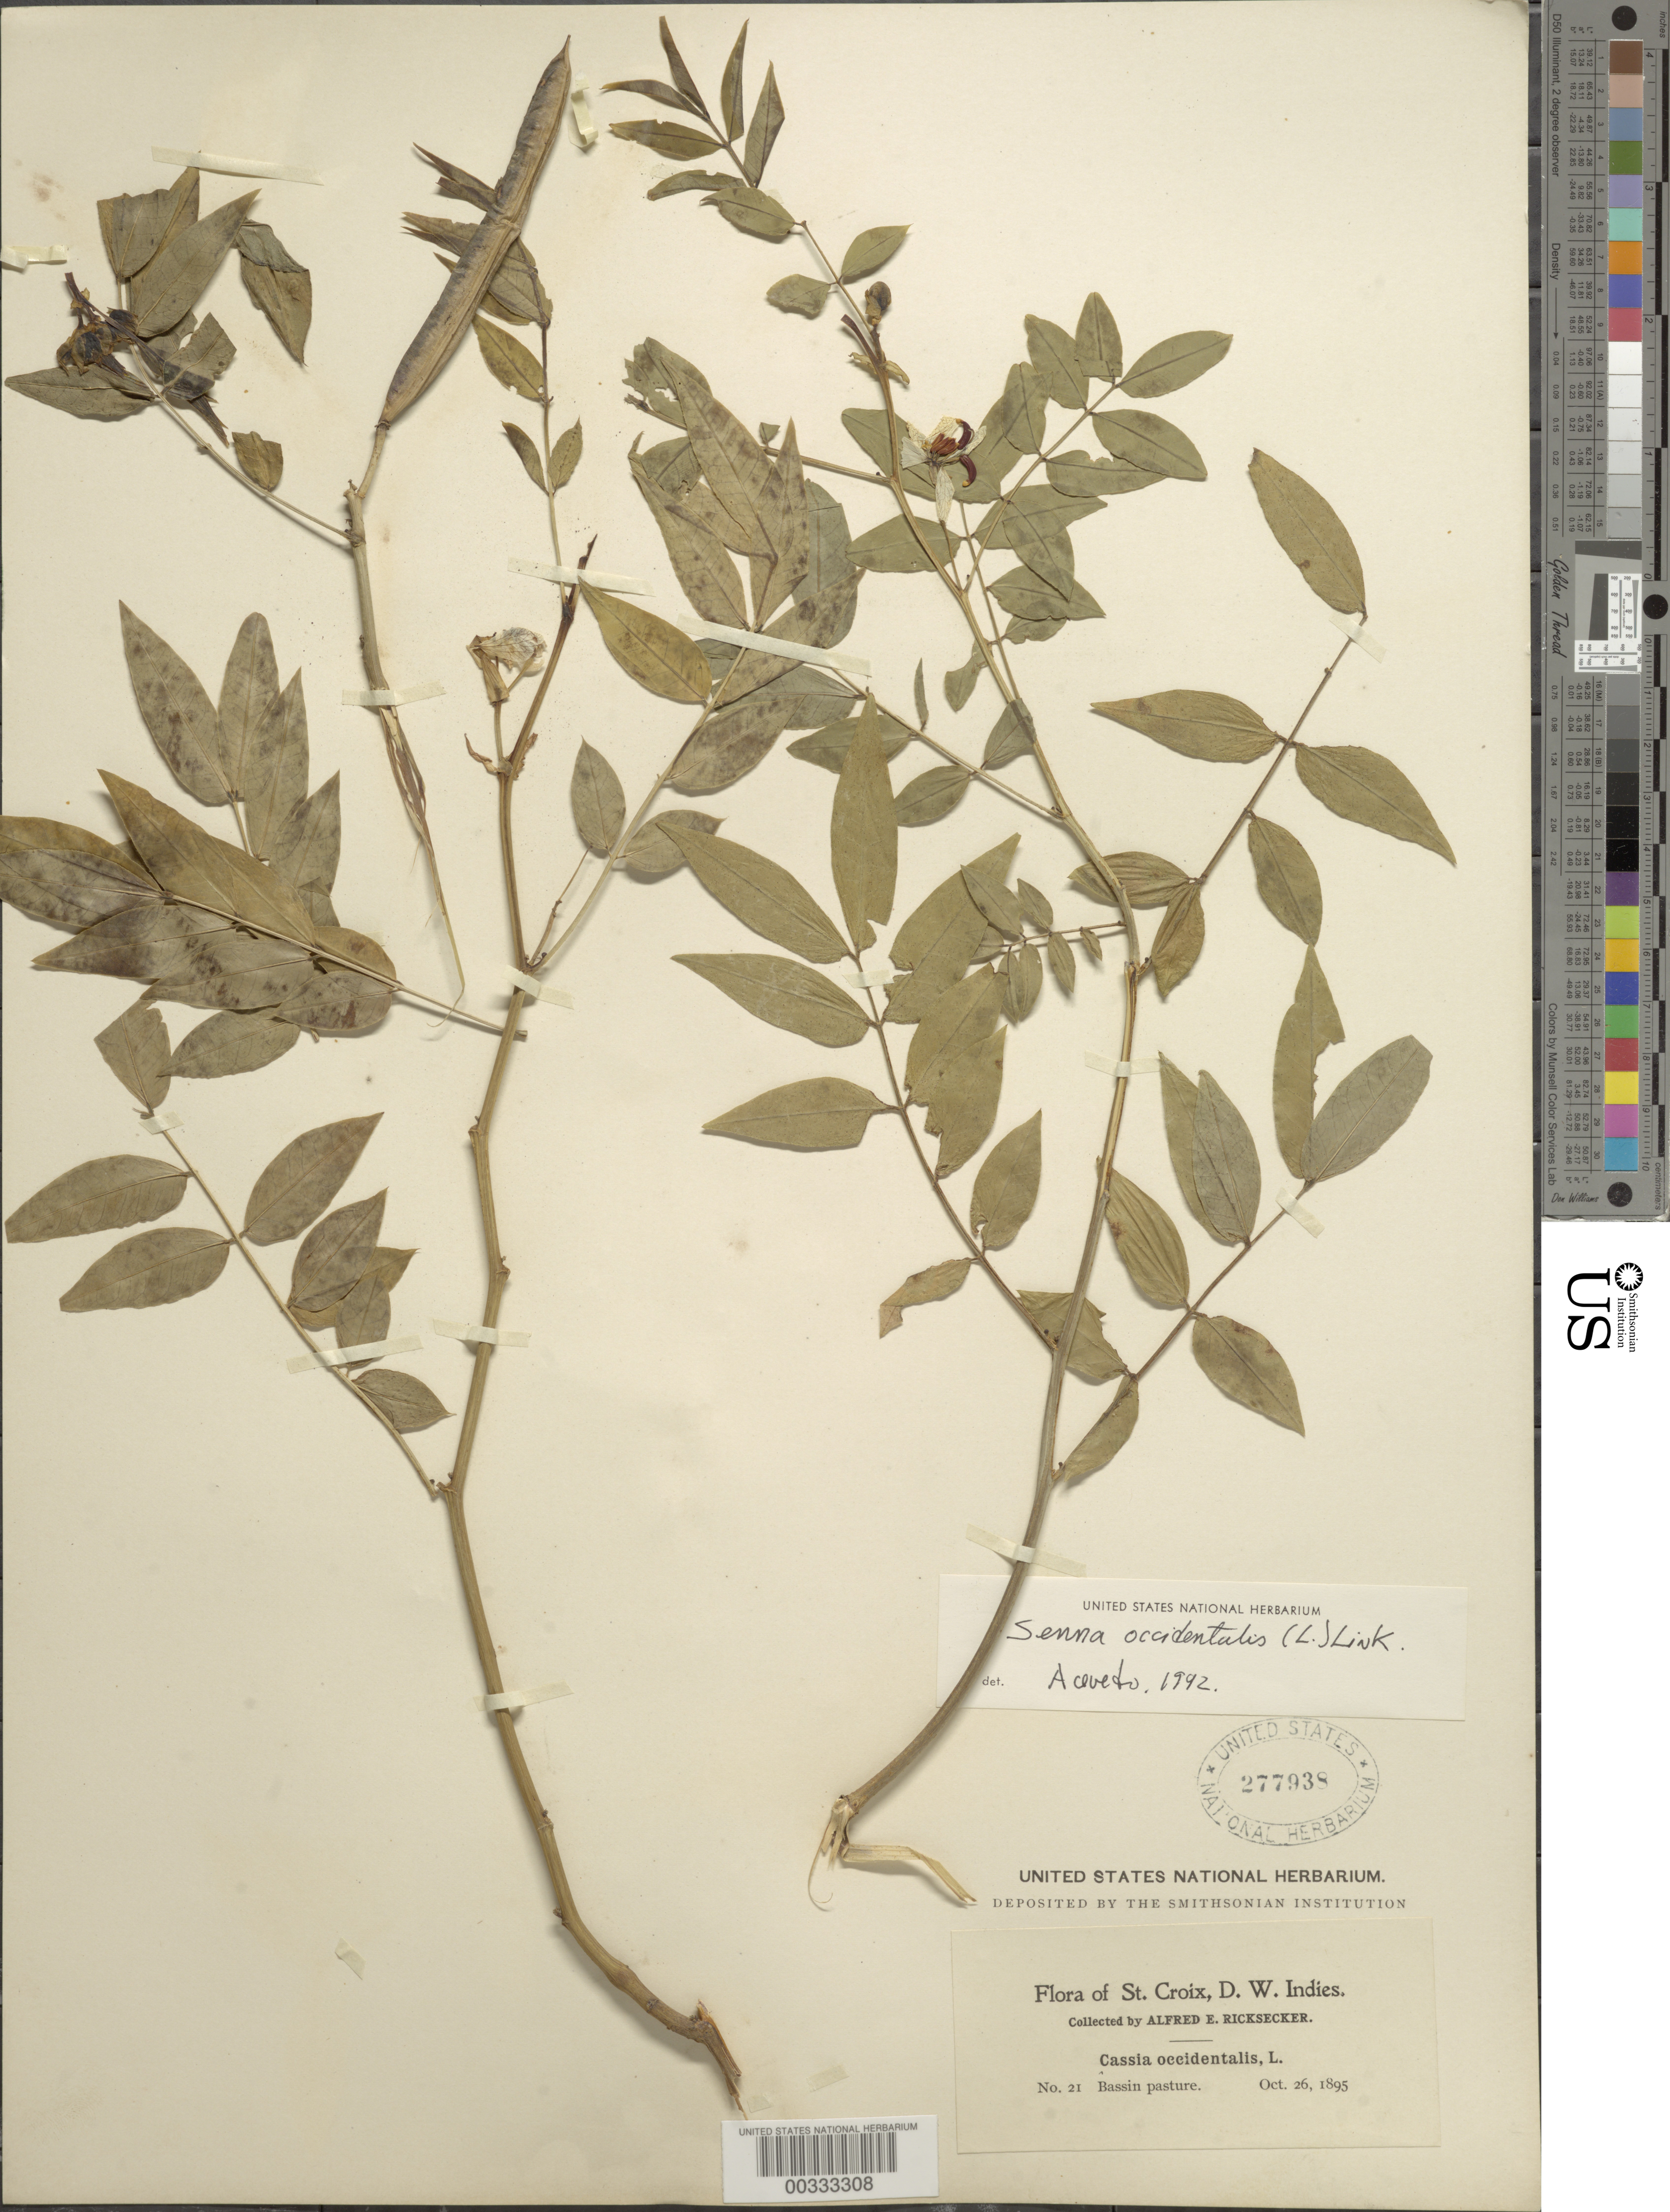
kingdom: Plantae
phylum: Tracheophyta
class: Magnoliopsida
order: Fabales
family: Fabaceae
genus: Senna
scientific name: Senna occidentalis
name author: (L.) Link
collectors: A. E. Ricksecker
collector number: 21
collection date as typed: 26 Oct 1895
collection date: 1895-10-26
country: U.S. Virgin Islands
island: St. Croix Island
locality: Bassin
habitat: Pasture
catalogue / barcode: US 277938